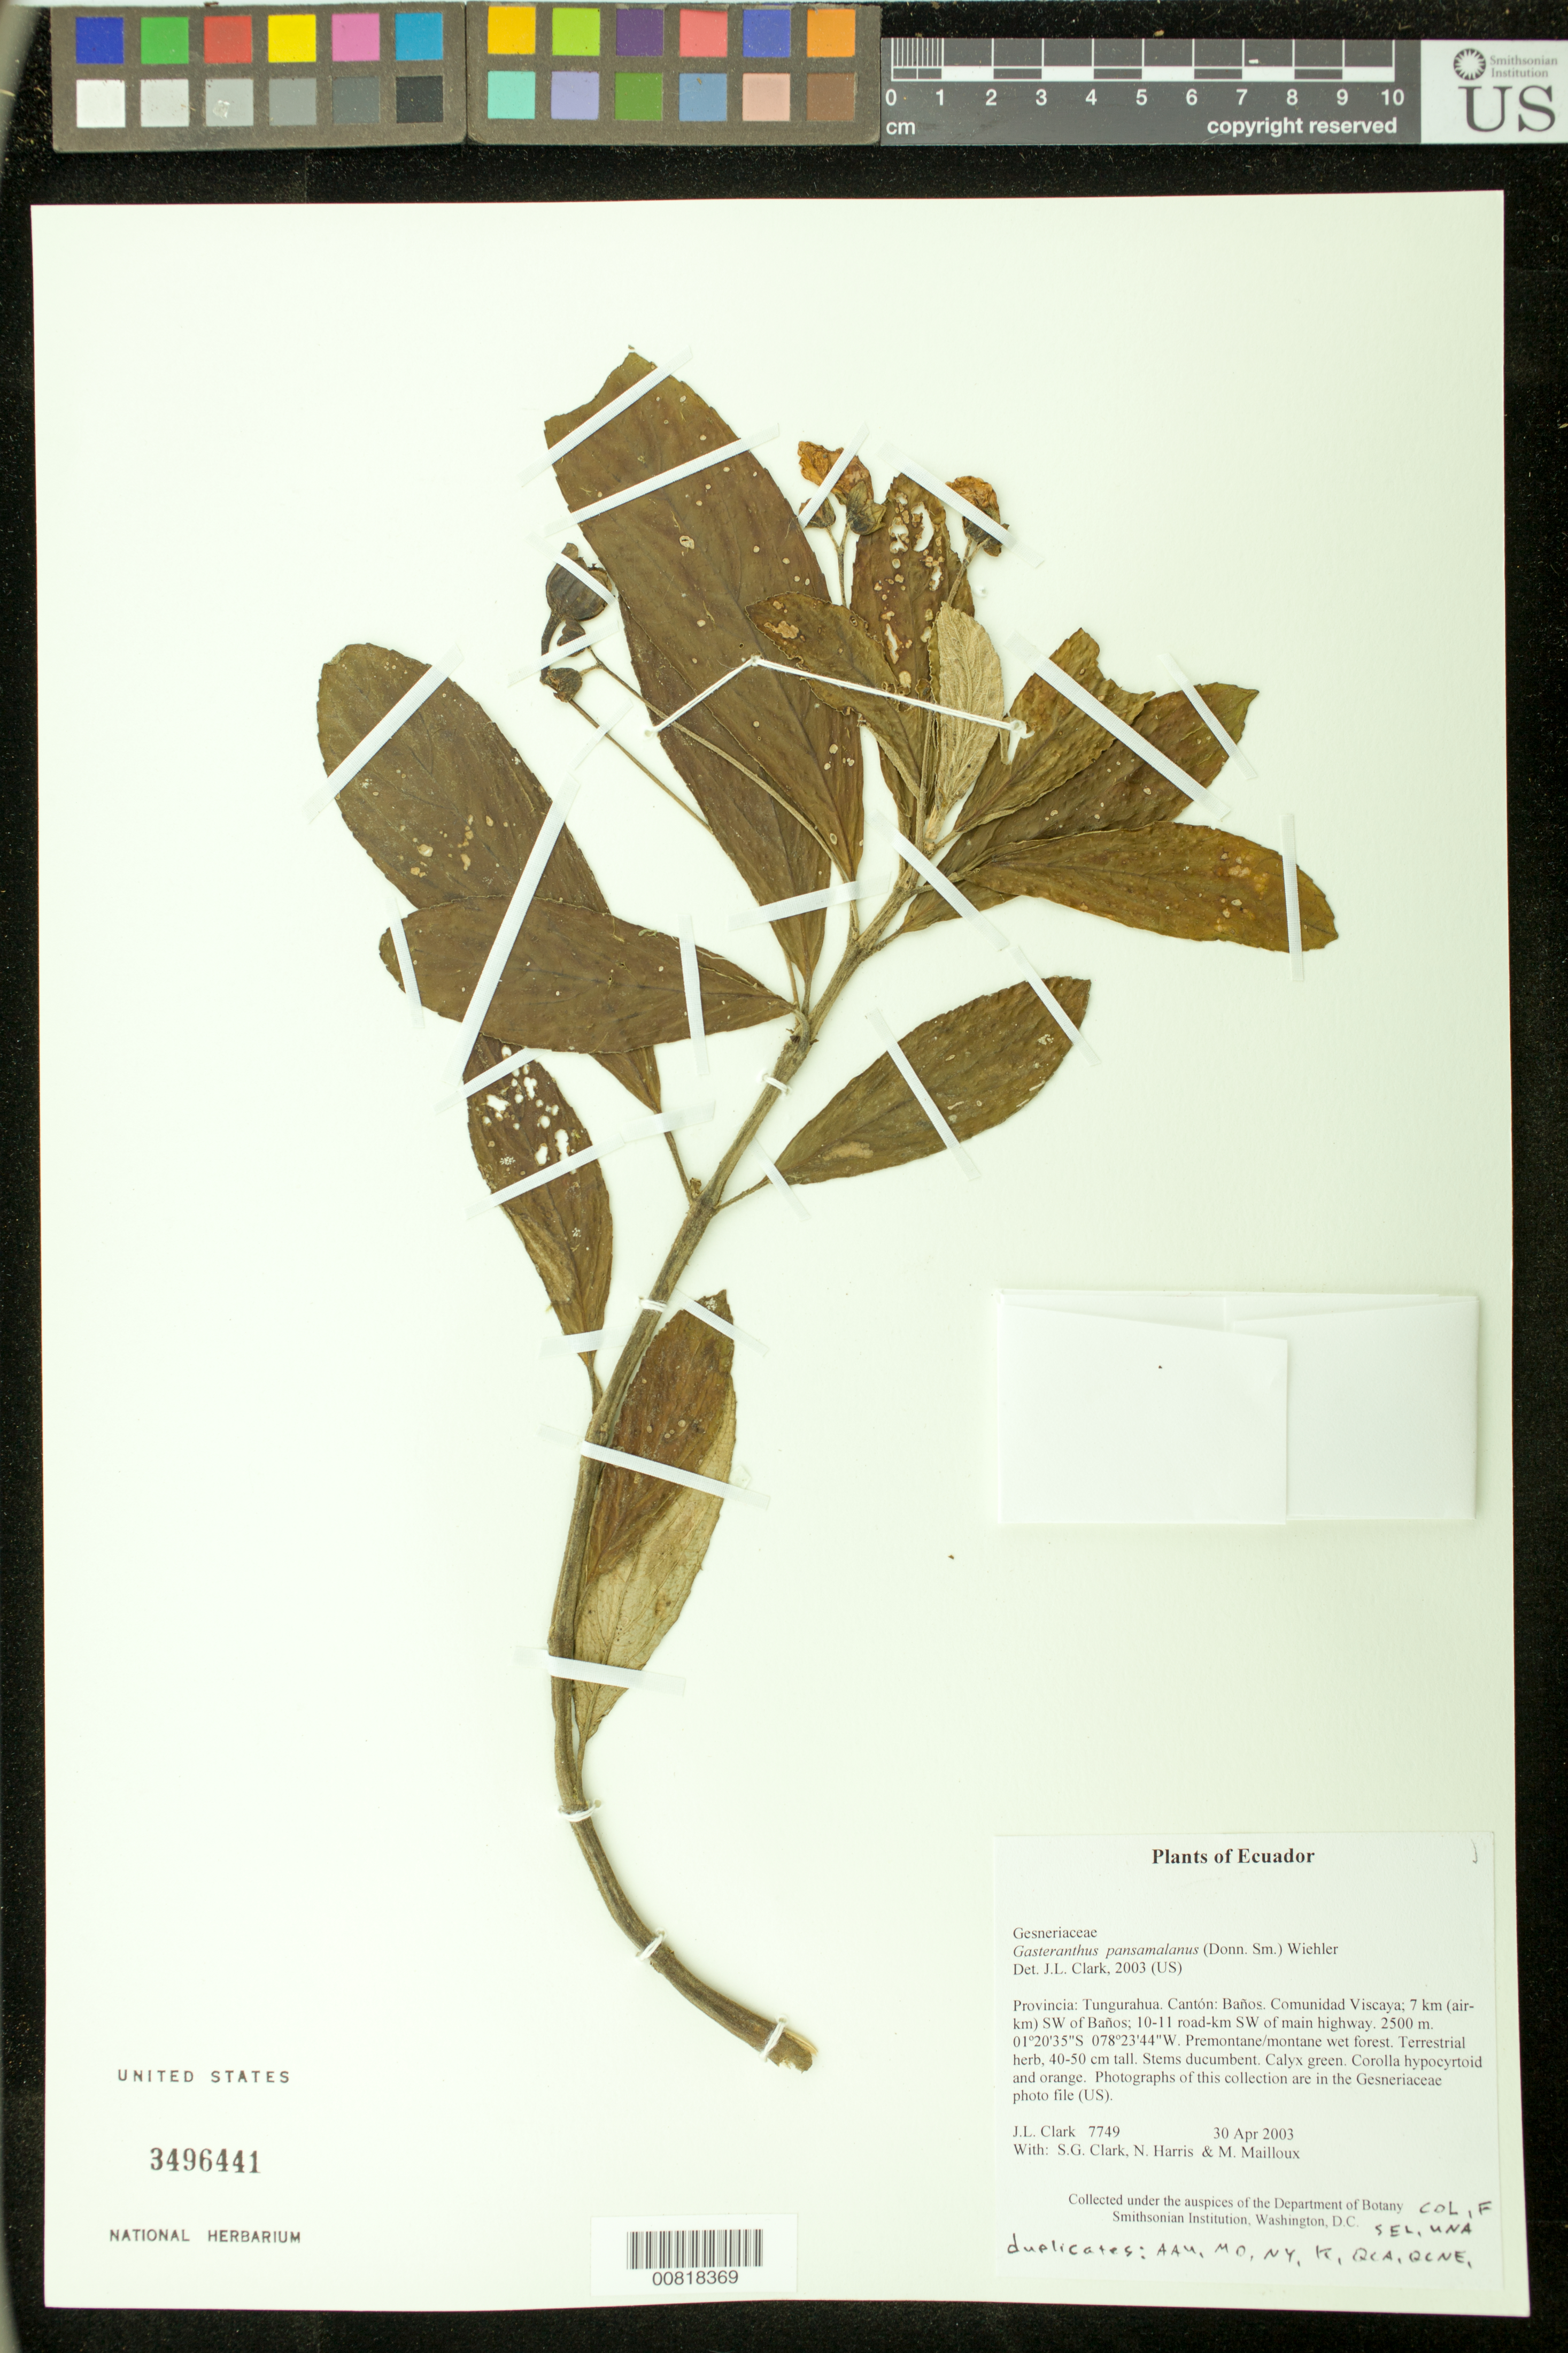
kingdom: Plantae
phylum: Tracheophyta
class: Magnoliopsida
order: Lamiales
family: Gesneriaceae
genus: Gasteranthus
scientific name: Gasteranthus pansamalanus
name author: (Donn. Sm.) Wiehler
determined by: Clark, J. L., (SEL), The Marie Selby Botanical Garden (UNITED STATES)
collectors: J. L. Clark, S. G. Clark, N. Harris & M. Mailloux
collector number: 7749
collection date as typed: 30 Apr 2003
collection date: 2003-04-30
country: Ecuador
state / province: Tungurahua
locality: Baños. Comunidad Viscaya; 7 km (air-km) SW of Baños; 10-11 road-km SW of main highway.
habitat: Premontane/montane wet forest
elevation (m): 2500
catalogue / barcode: US 3496441